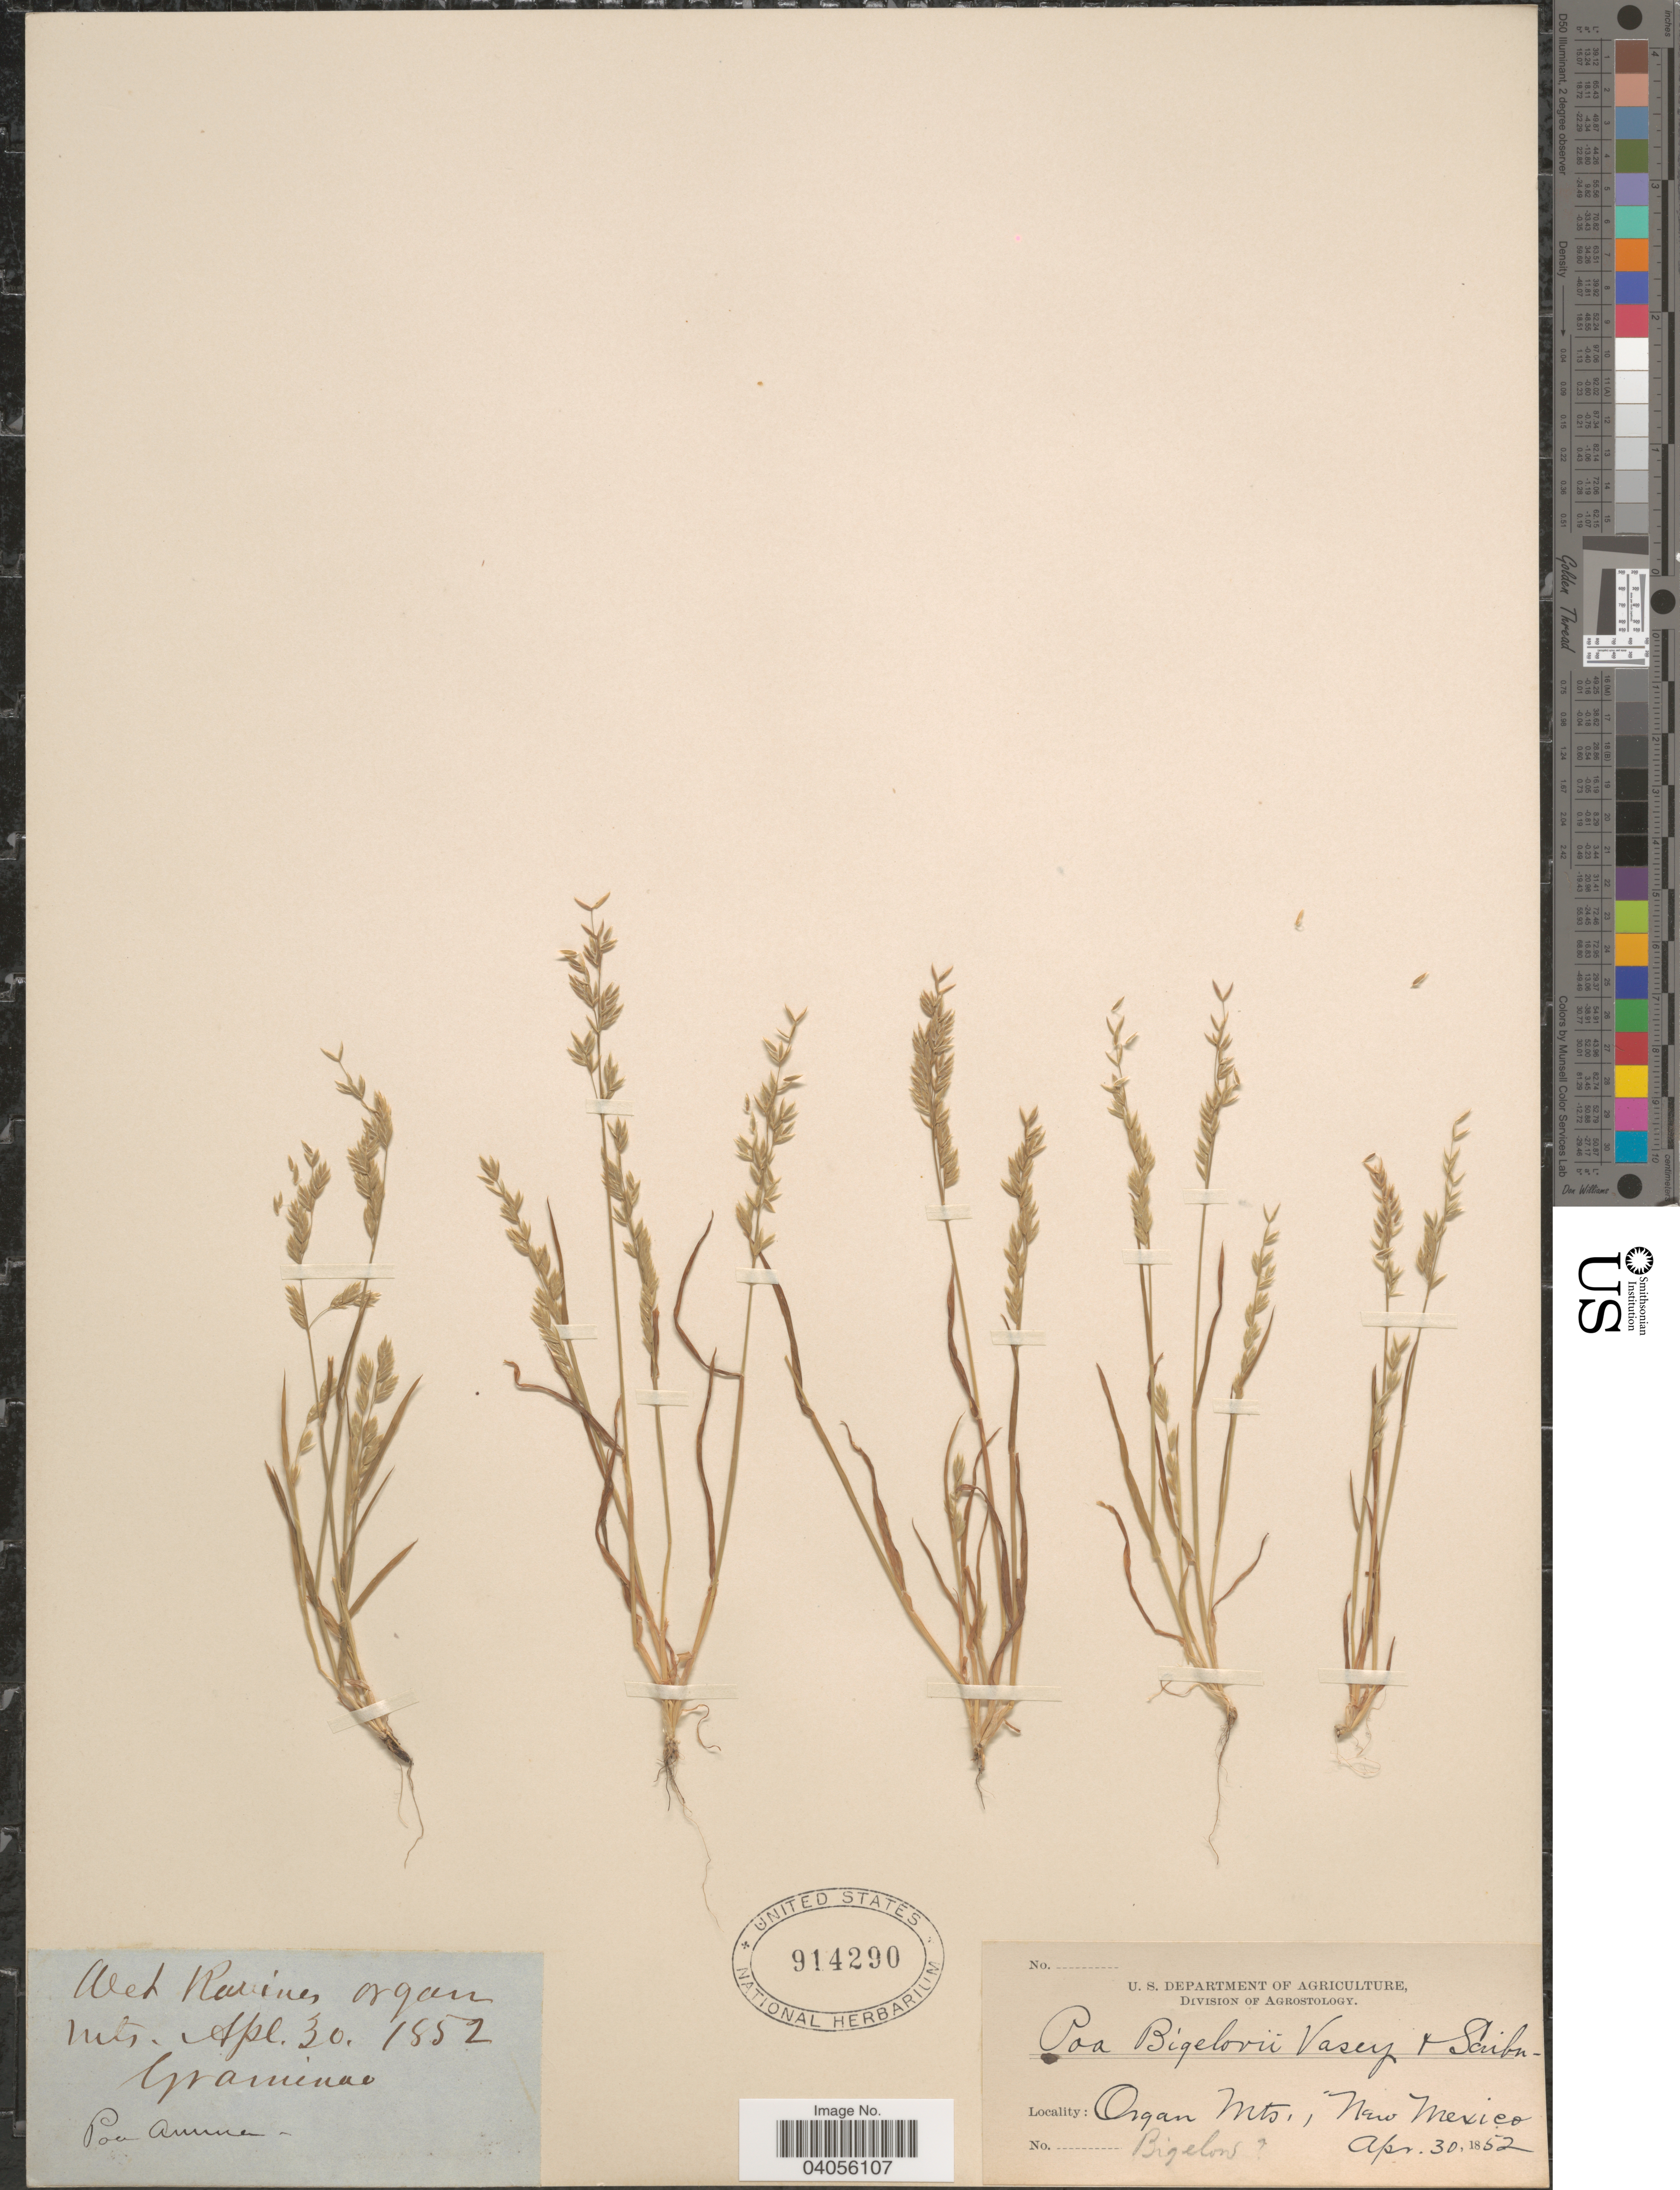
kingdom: Plantae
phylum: Tracheophyta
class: Liliopsida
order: Poales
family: Poaceae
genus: Poa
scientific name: Poa bigelovii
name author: Vasey & Scribn.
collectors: -. Bigelow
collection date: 1852-04-30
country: United States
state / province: New Mexico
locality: Wet Ravines, Organ Mts.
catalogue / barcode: US 914290